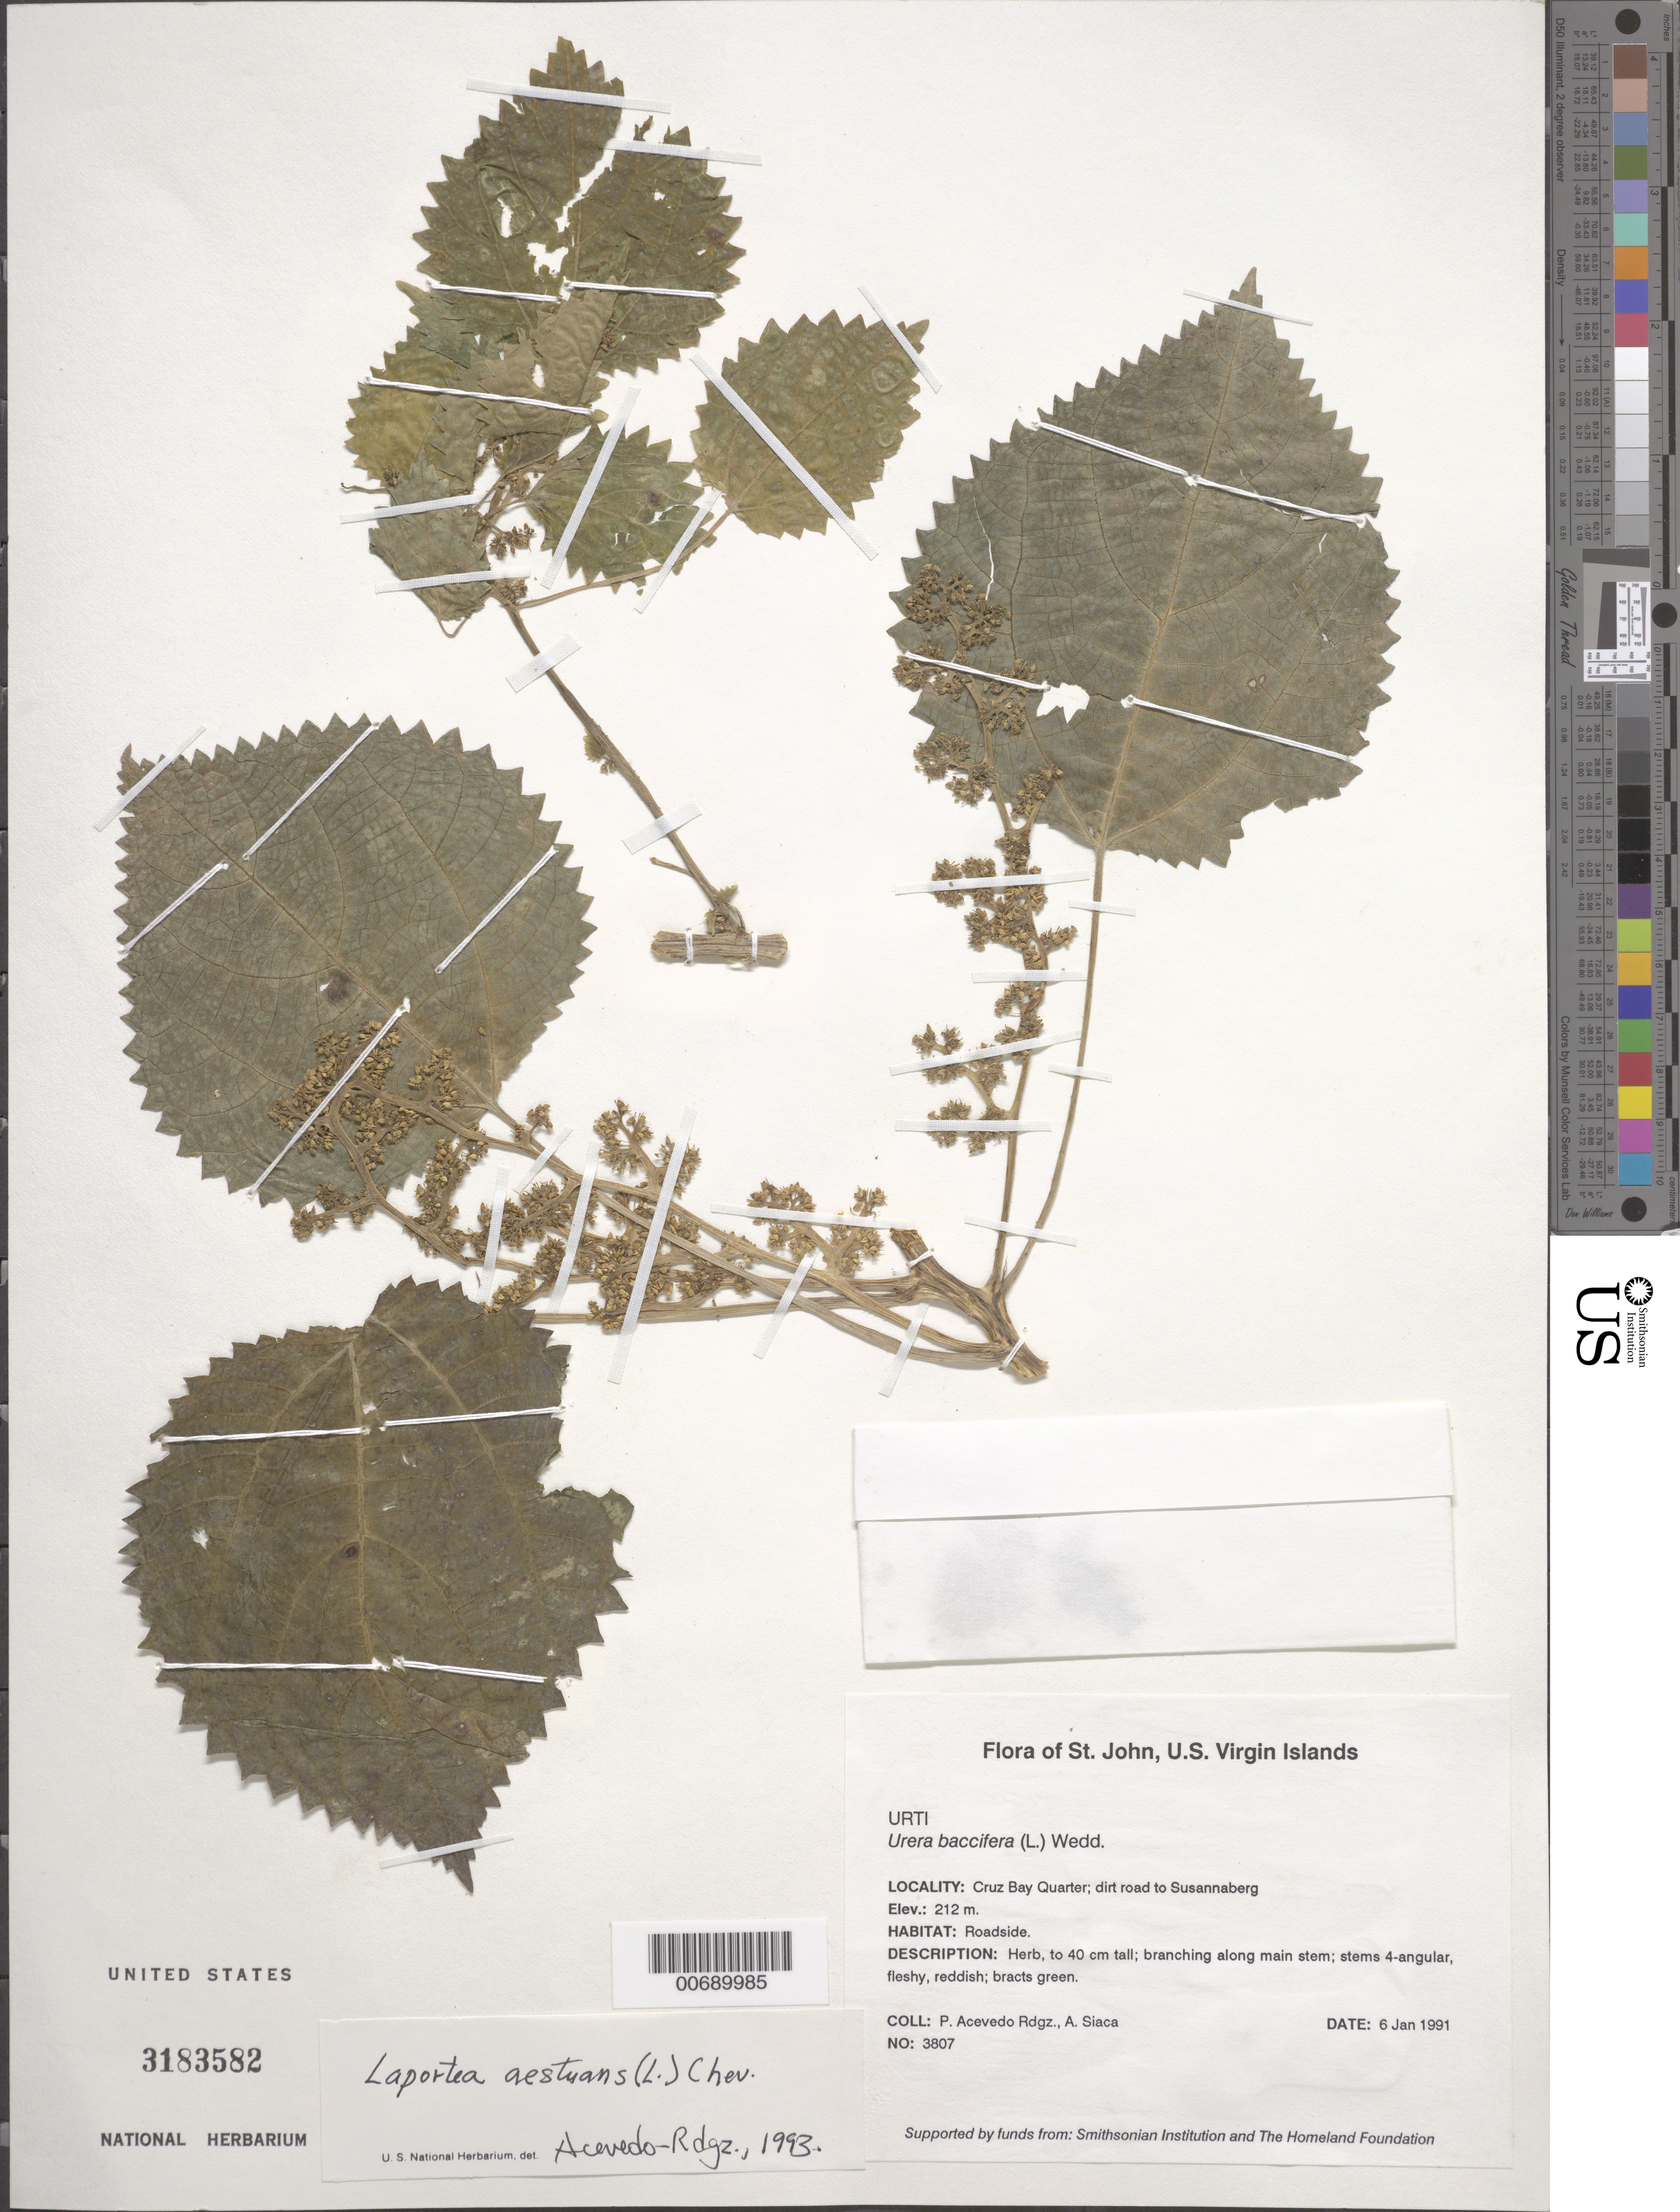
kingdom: Plantae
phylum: Tracheophyta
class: Magnoliopsida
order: Rosales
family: Urticaceae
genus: Laportea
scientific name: Laportea aestuans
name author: (L.) Chew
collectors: P. Acevedo-Rodr. & A. Siaca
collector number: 3807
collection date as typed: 06 Jan 1991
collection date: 1991-01-06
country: U.S. Virgin Islands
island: St. John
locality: Cruz Bay Quarter; Dirt road from Susannaberg to North Shore Road.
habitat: Roadside.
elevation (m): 212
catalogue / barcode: US 3183582